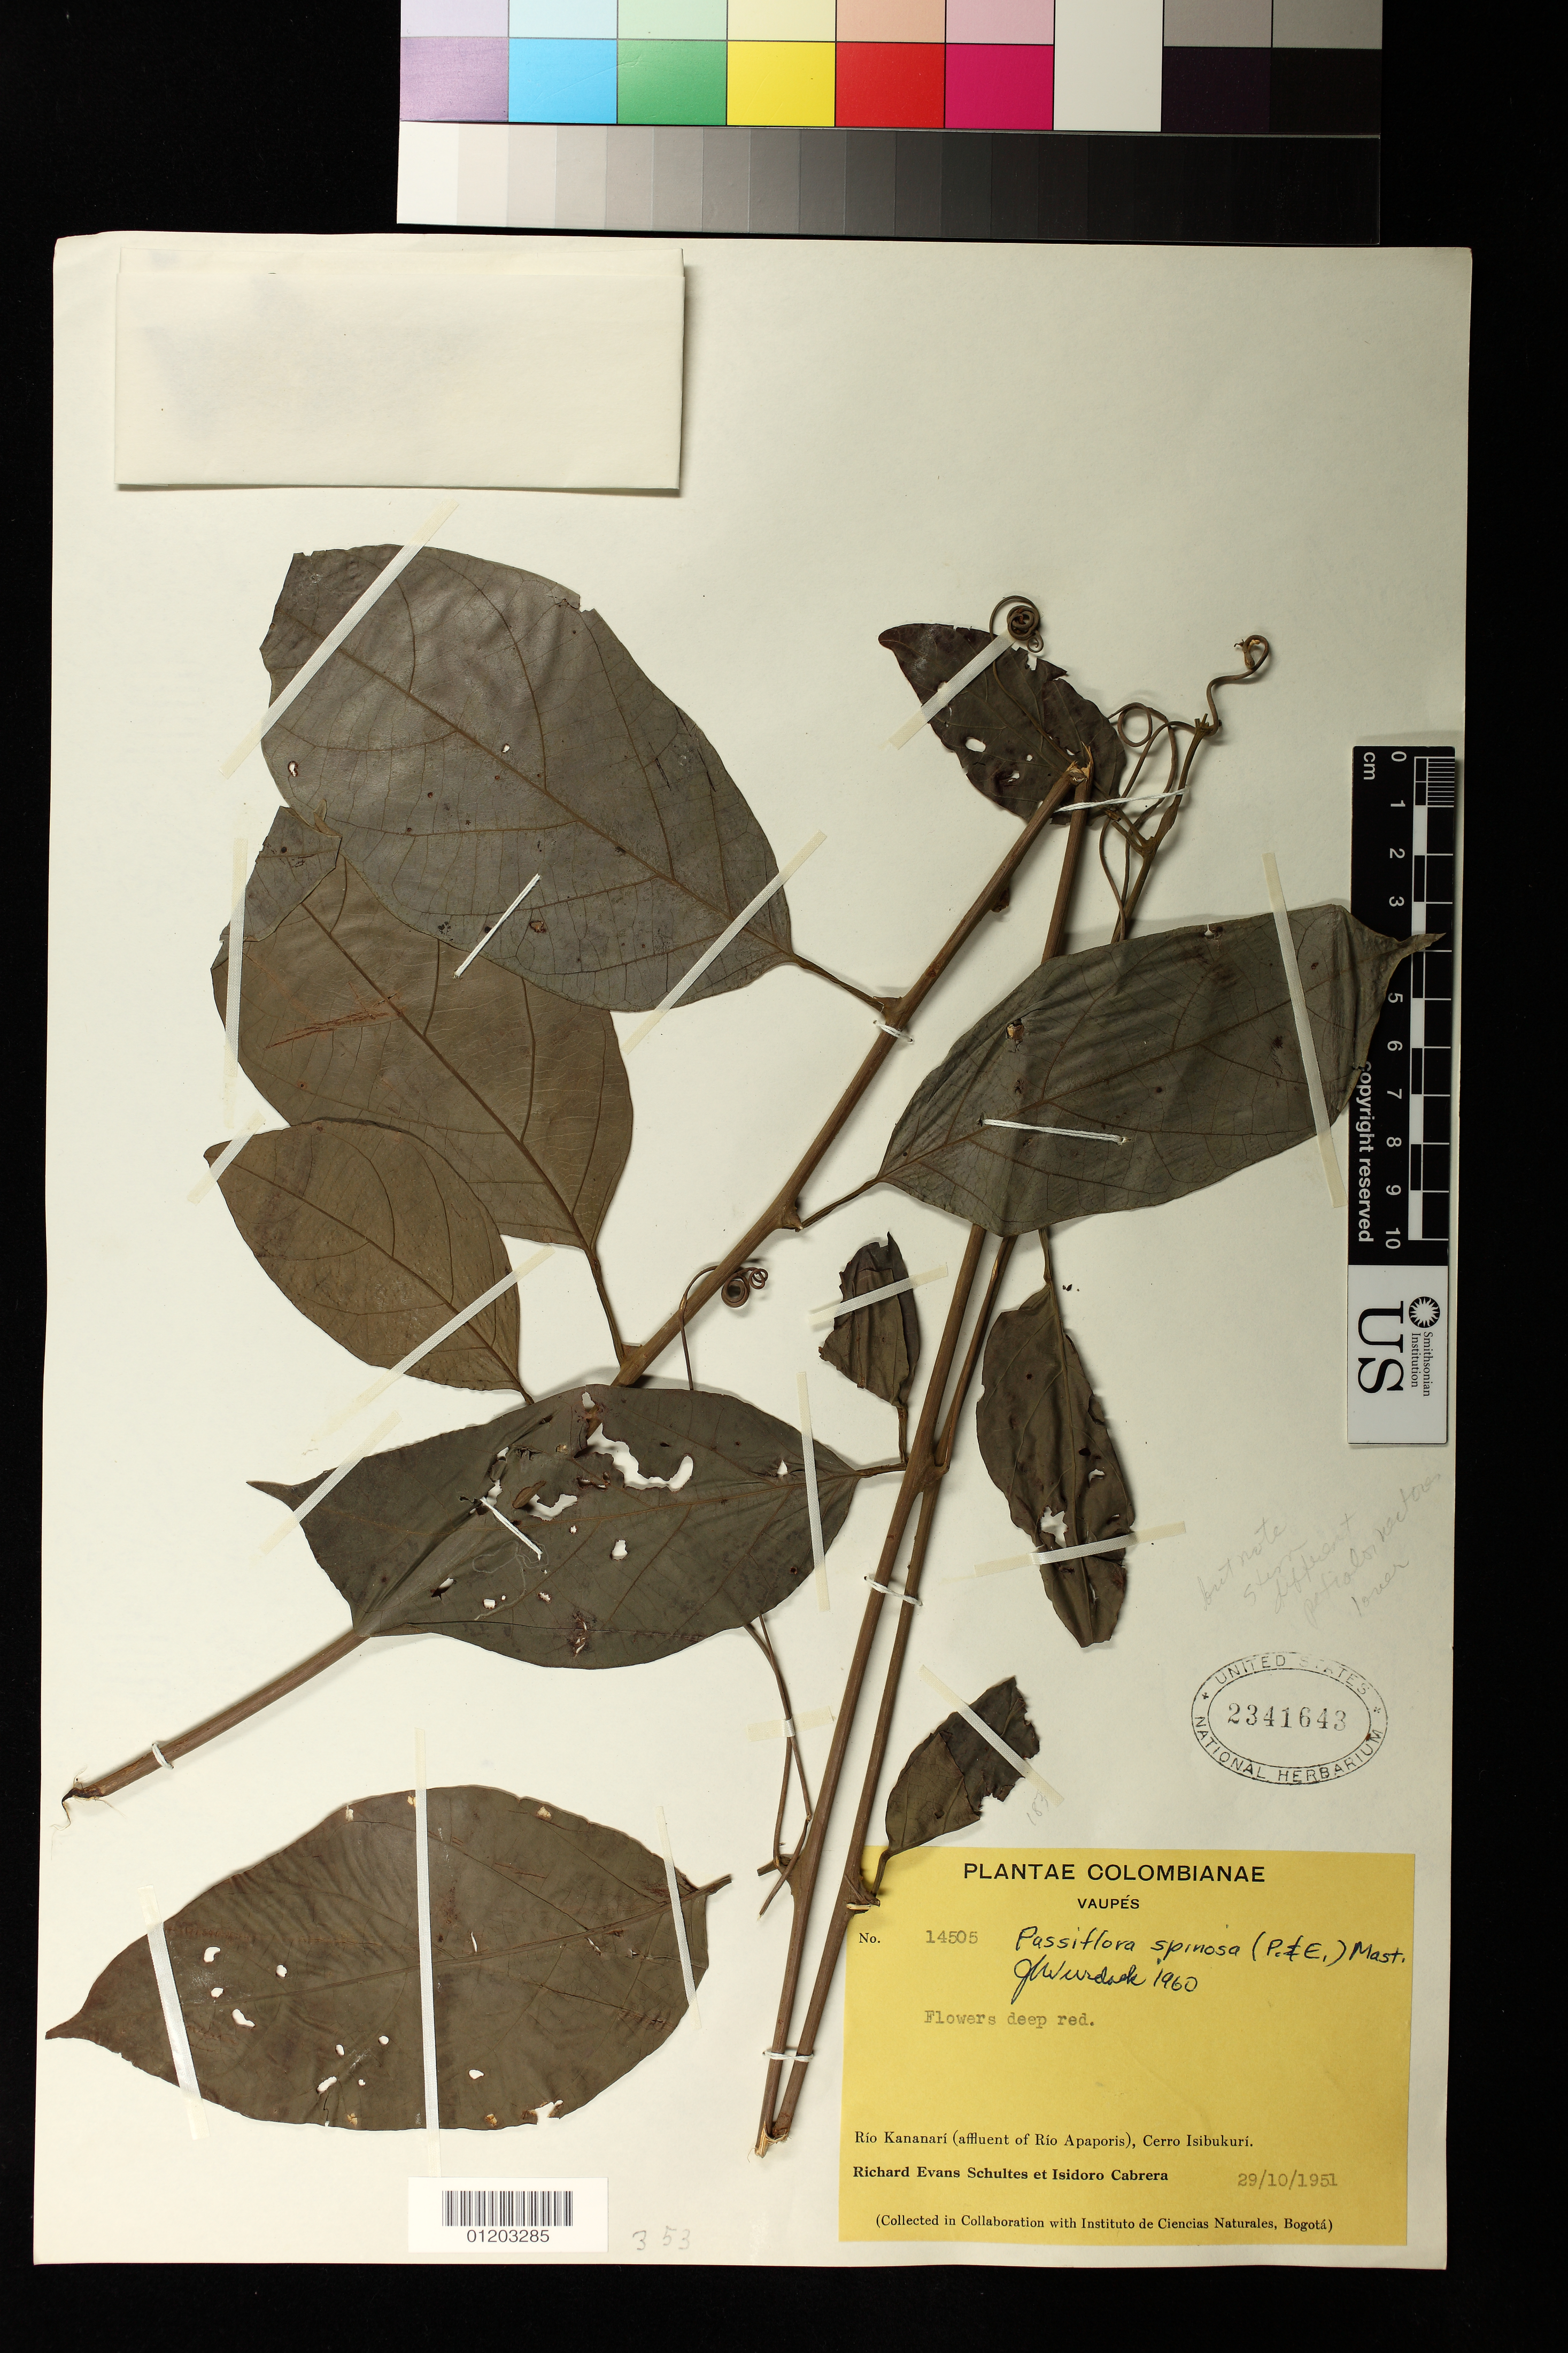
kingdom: Plantae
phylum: Tracheophyta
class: Magnoliopsida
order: Malpighiales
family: Passifloraceae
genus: Passiflora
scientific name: Passiflora spinosa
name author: (Poepp. & Endl.) Mast.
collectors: R. E. Schultes & I. Cabrera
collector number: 14505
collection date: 1951-10-29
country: Colombia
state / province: Vaupes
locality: Rio Kananari (affluent of Rio Apaporis), Cerro Isibukuri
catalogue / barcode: US 2341643